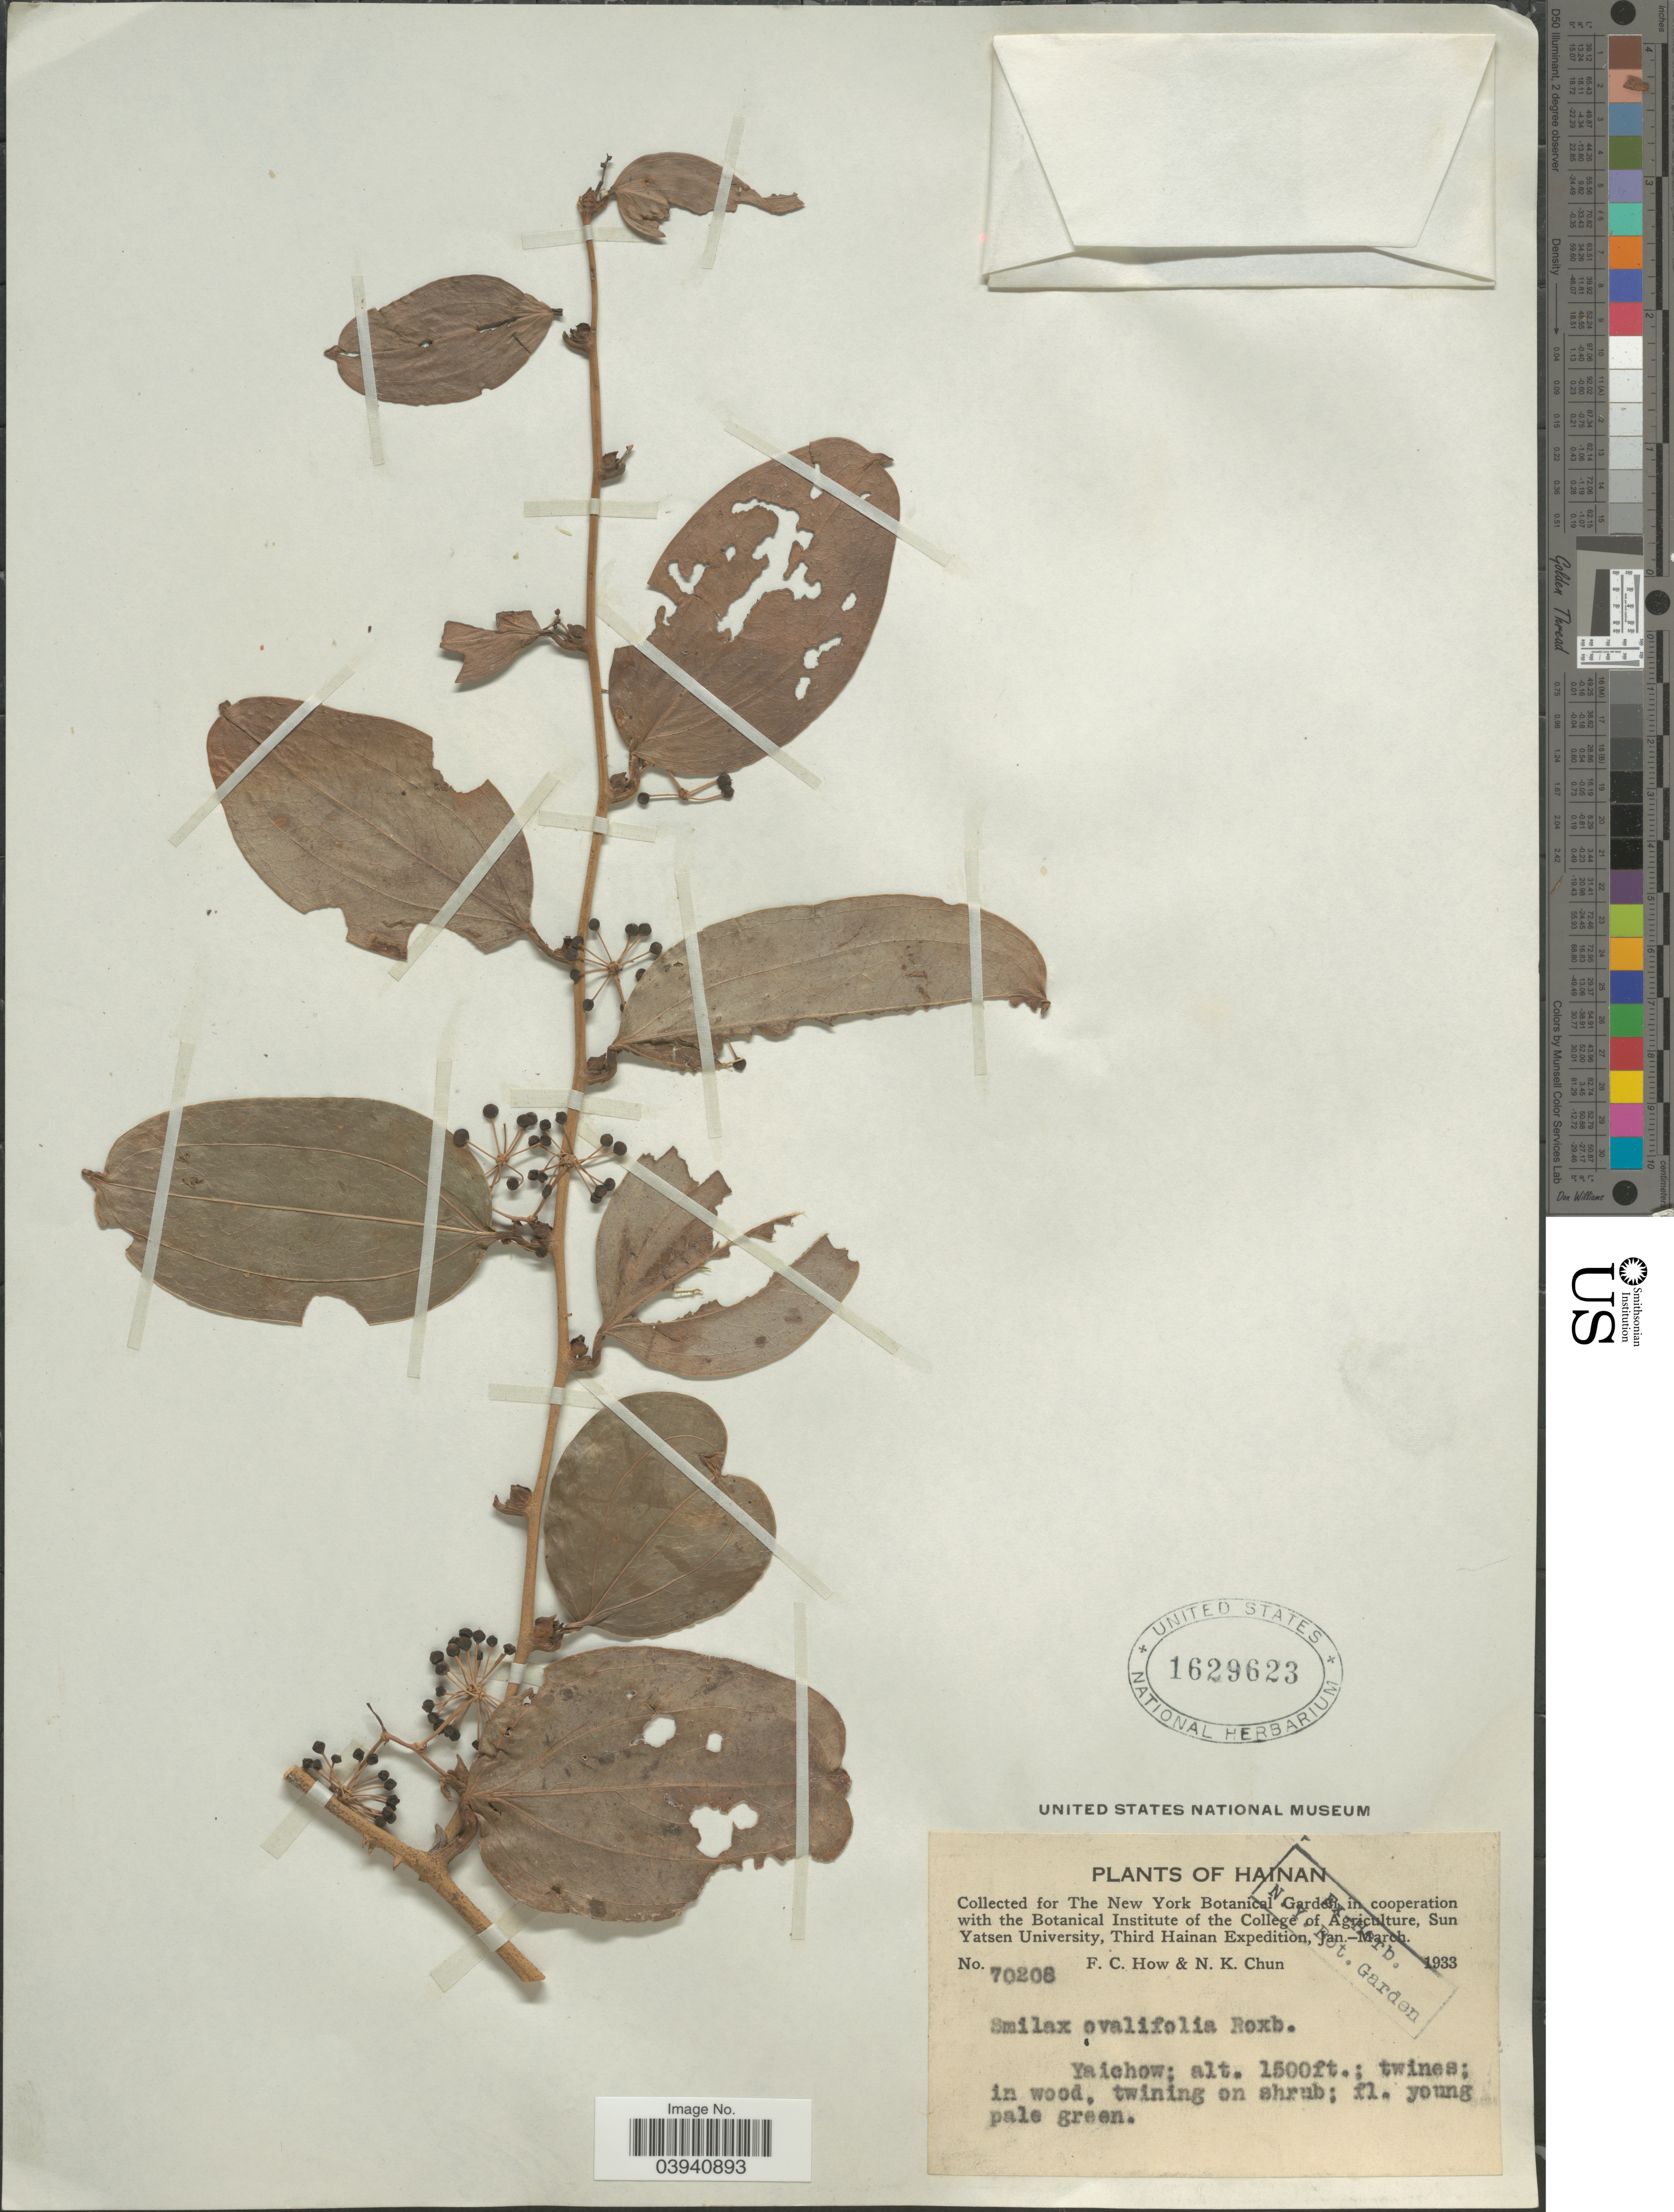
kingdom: Plantae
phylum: Tracheophyta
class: Liliopsida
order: Liliales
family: Smilacaceae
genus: Smilax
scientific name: Smilax ovalifolia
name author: Roxb. ex D. Don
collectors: F. C. How & N. K. Chun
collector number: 70208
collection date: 1933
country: China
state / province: Hainan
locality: Yaichow.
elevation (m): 457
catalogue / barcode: US 1629623